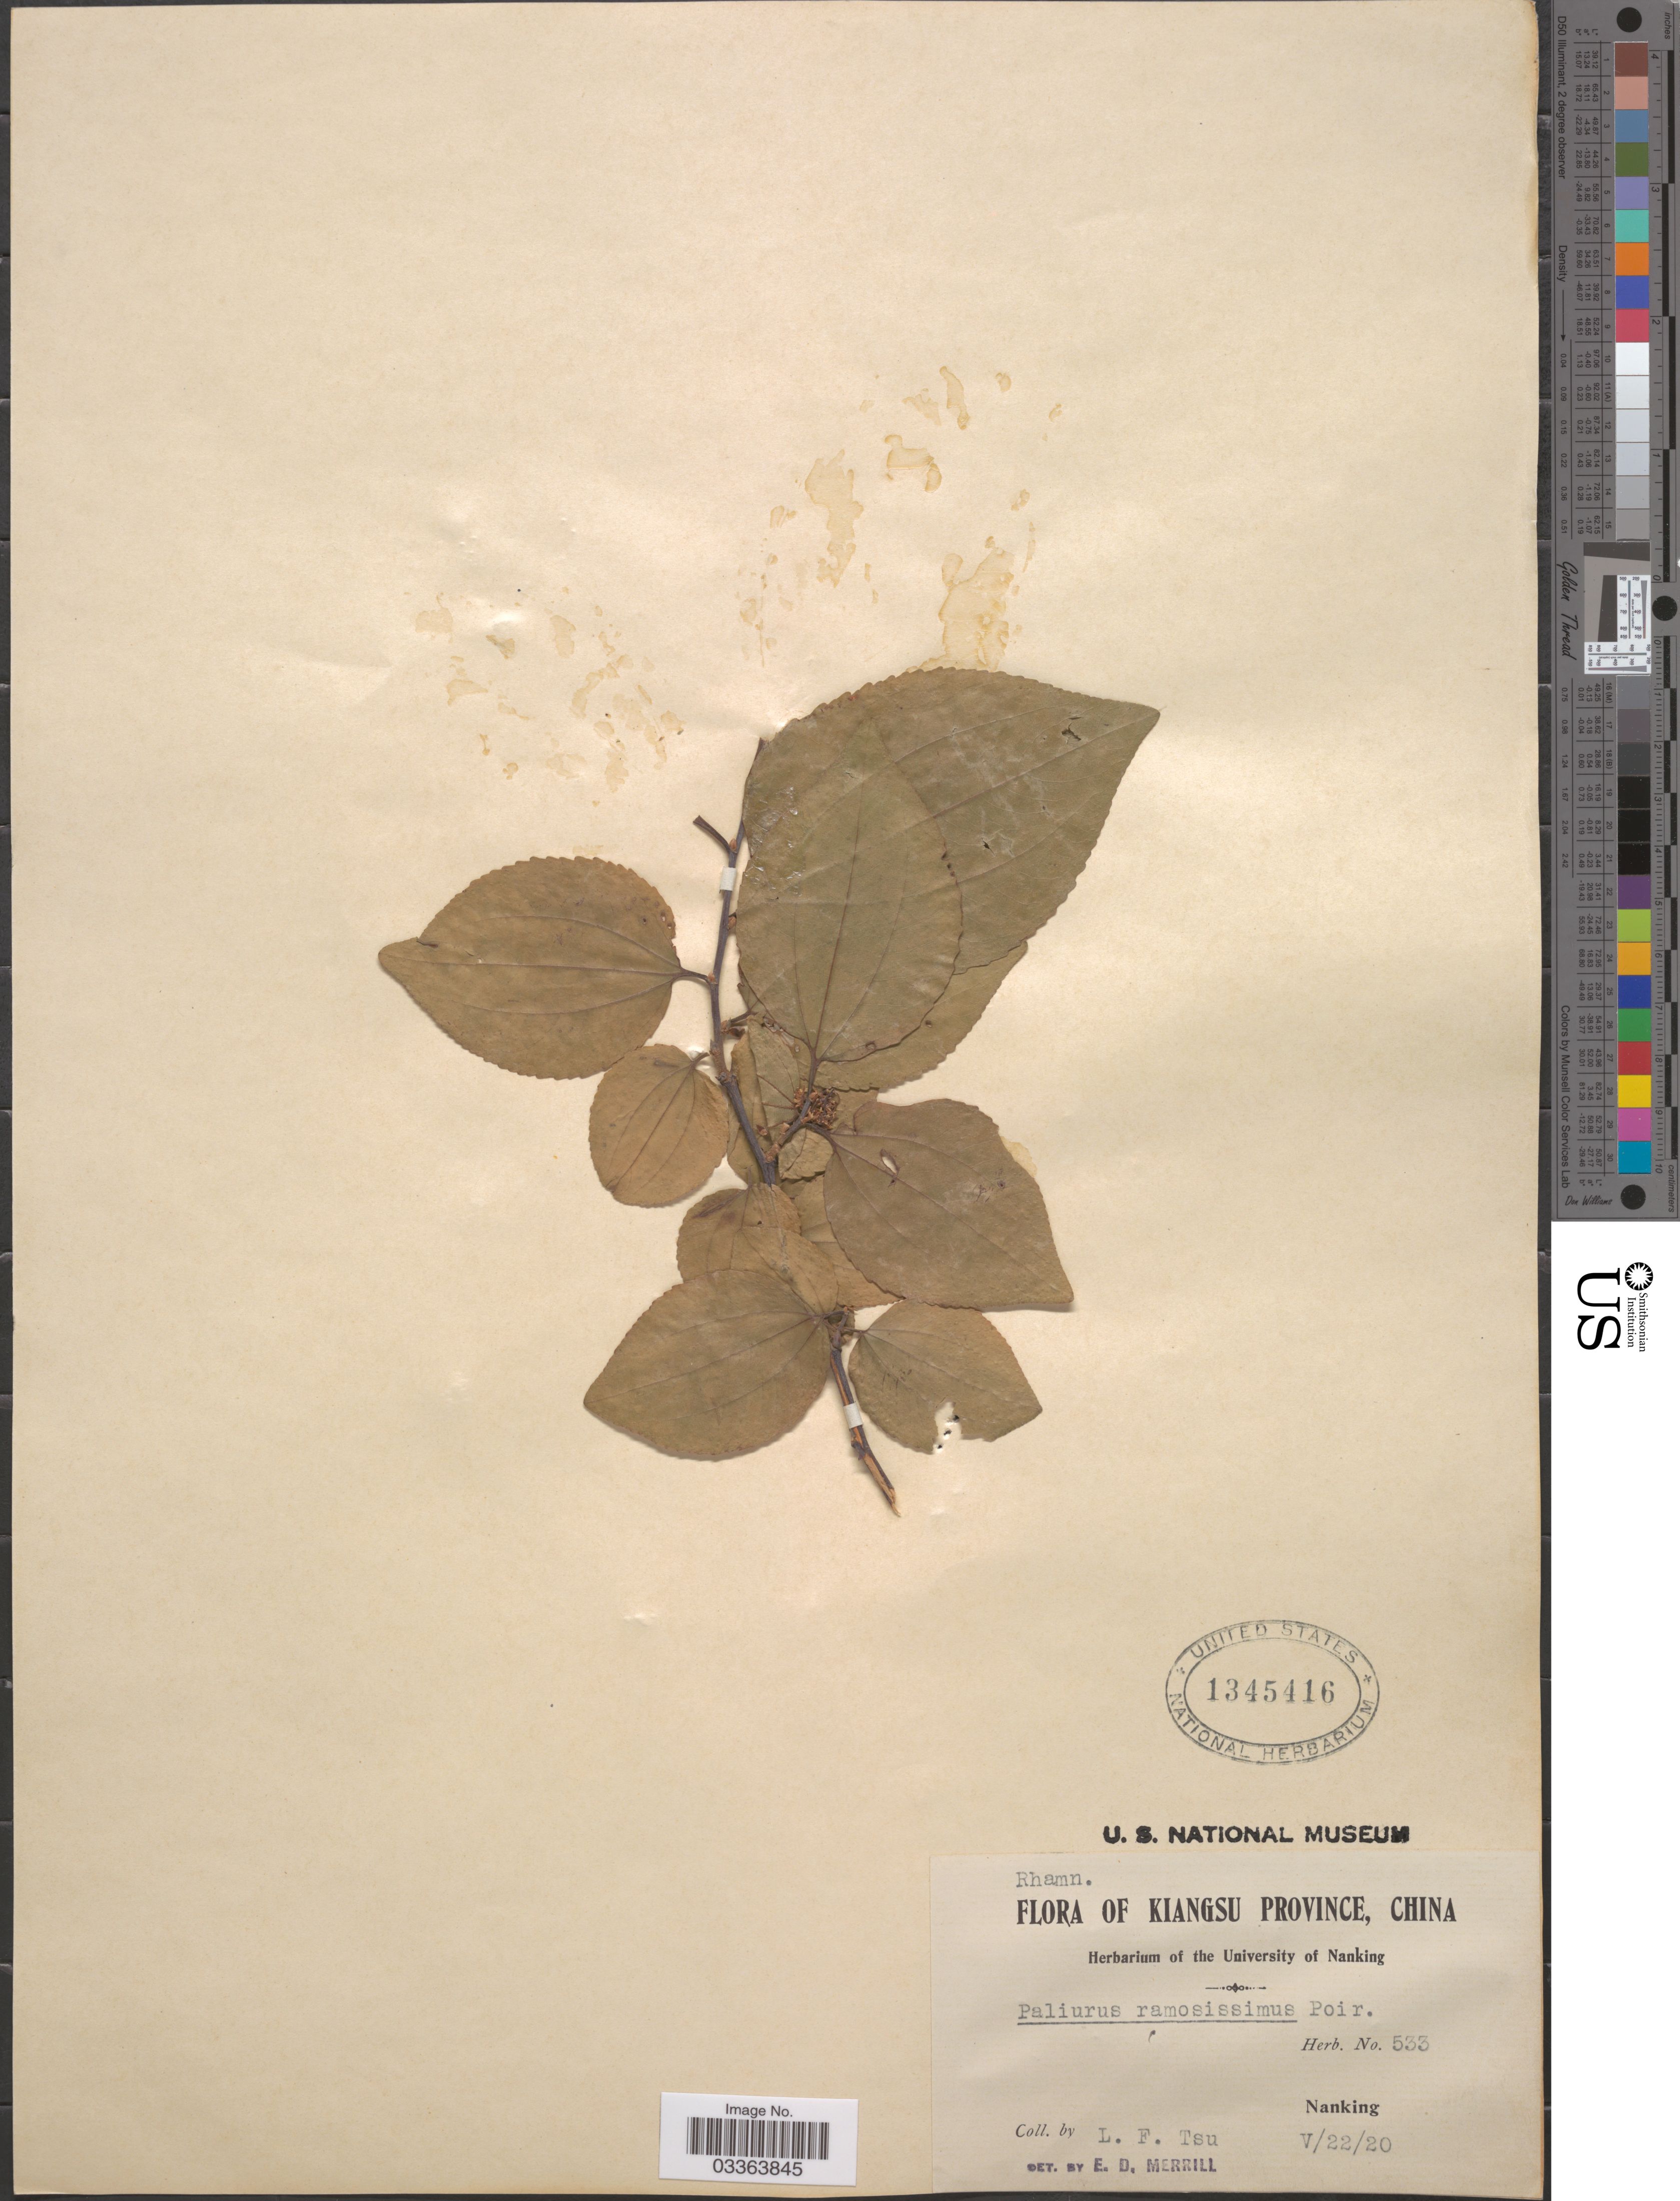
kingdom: Plantae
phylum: Tracheophyta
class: Magnoliopsida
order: Rosales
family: Rhamnaceae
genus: Paliurus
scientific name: Paliurus ramosissimus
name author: (Lour.) Poir.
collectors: L. Tsu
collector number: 533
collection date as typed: Transcribed d/m/y: 22/5/20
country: China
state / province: Jiangsu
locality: Kiangsu Province. Nanking.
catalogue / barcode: US 1345416